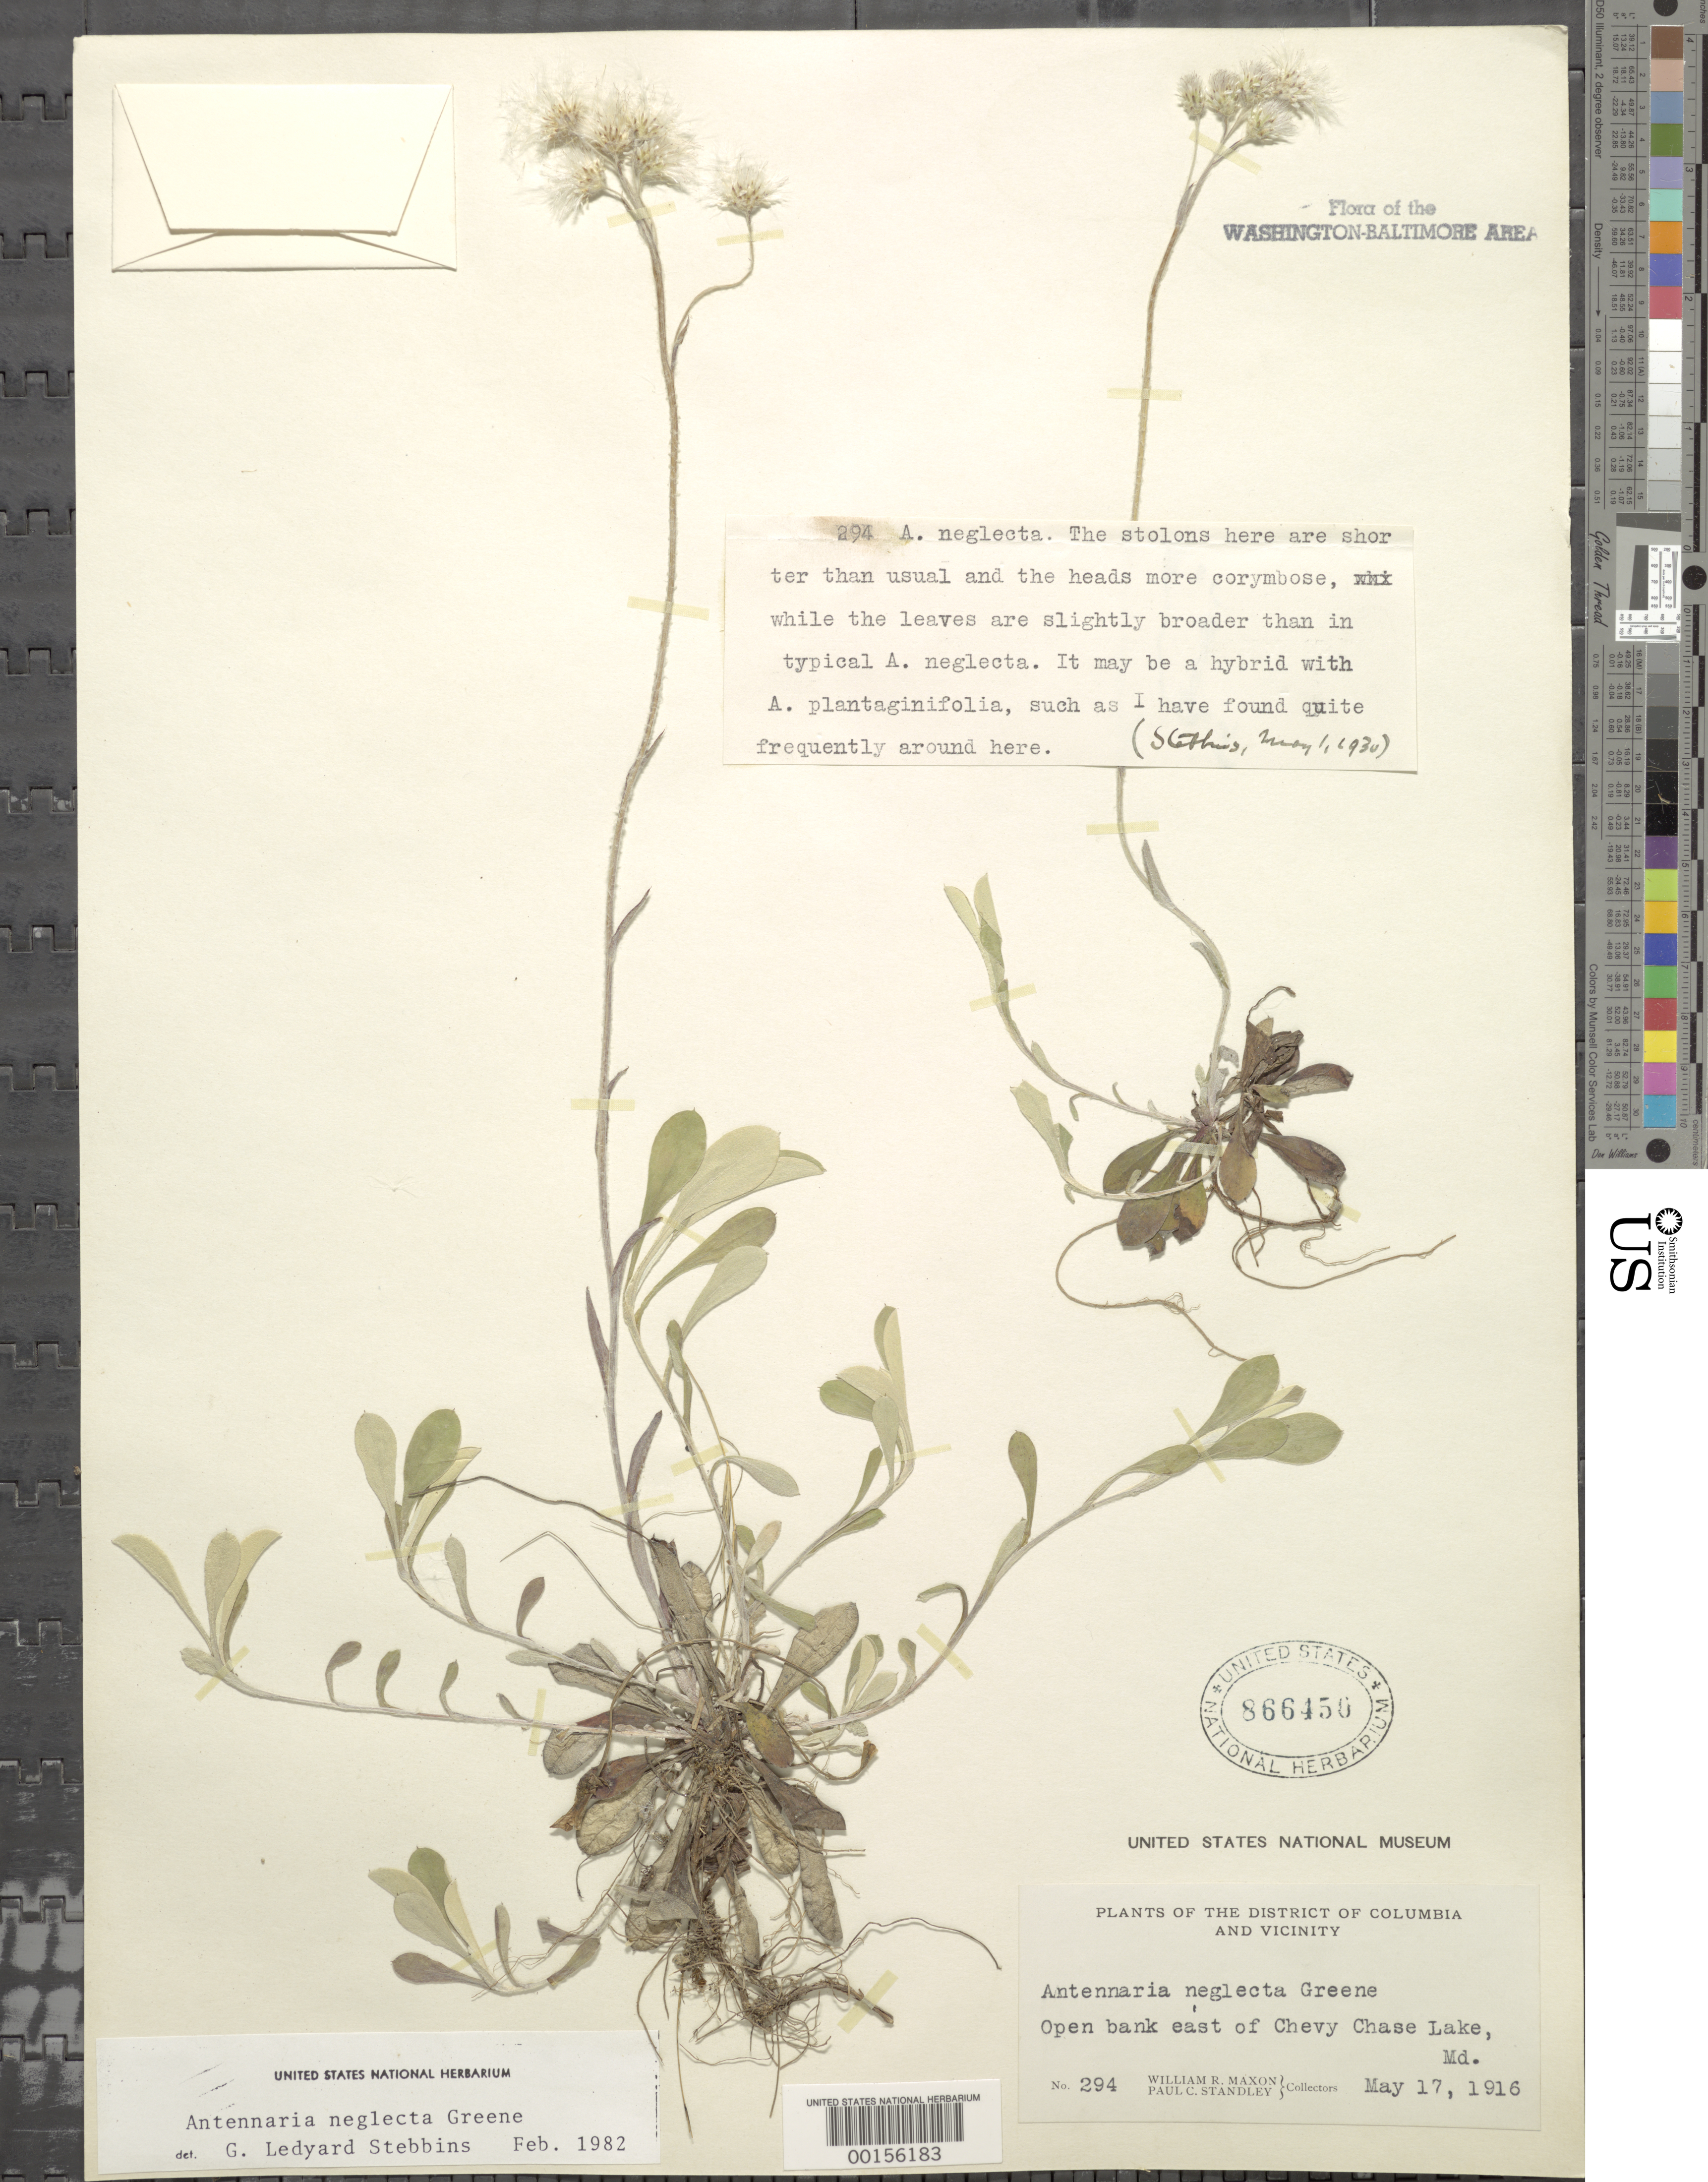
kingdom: Plantae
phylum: Tracheophyta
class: Magnoliopsida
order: Asterales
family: Asteraceae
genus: Antennaria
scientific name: Antennaria neglecta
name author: Greene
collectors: W. R. Maxon & P. C. Standley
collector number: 294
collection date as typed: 17 May 1916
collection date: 1916-05-17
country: United States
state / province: Maryland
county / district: Montgomery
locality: East of Chevy Chase Lake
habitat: Open bank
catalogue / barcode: US 866456